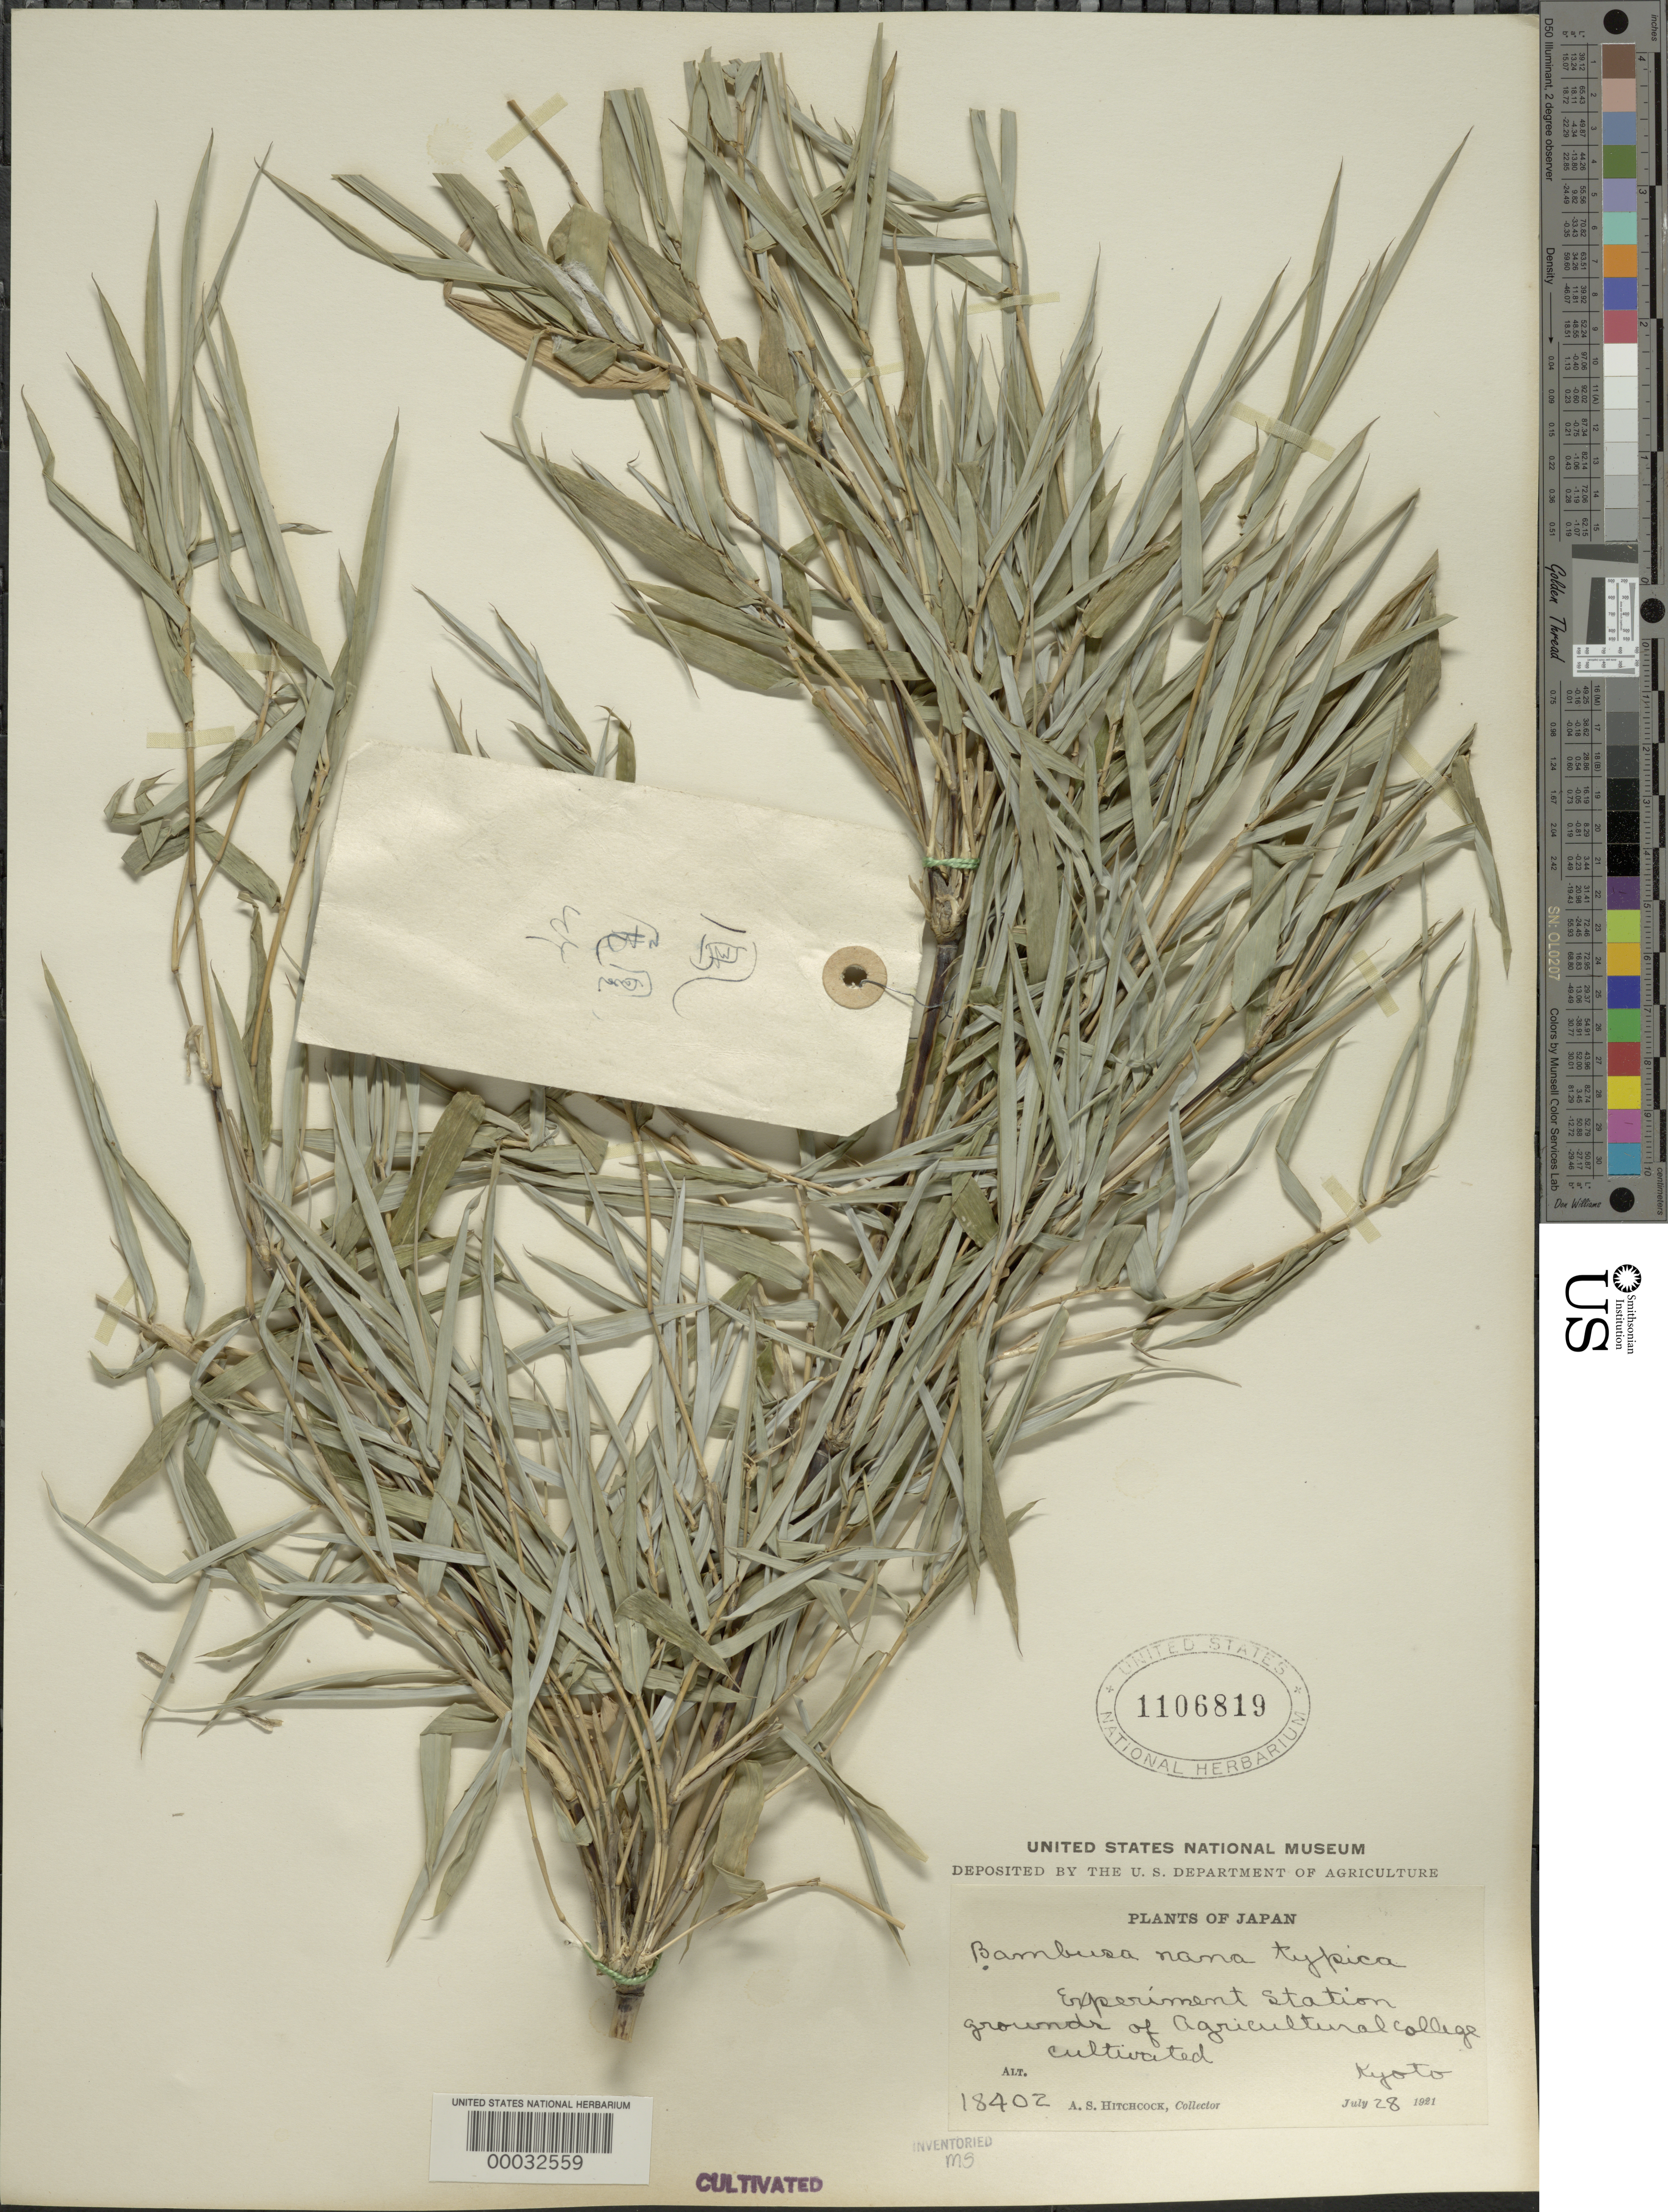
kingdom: Plantae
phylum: Tracheophyta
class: Liliopsida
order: Poales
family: Poaceae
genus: Bambusa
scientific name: Bambusa multiplex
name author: (Lour.) Raeusch. ex Schult. & Schult. f.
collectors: A. S. Hitchcock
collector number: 18402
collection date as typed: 28 Jul 1921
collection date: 1921-07-28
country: Japan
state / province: Kyoto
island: Honshu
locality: Experimental station-kyoto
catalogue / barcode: US 1106819